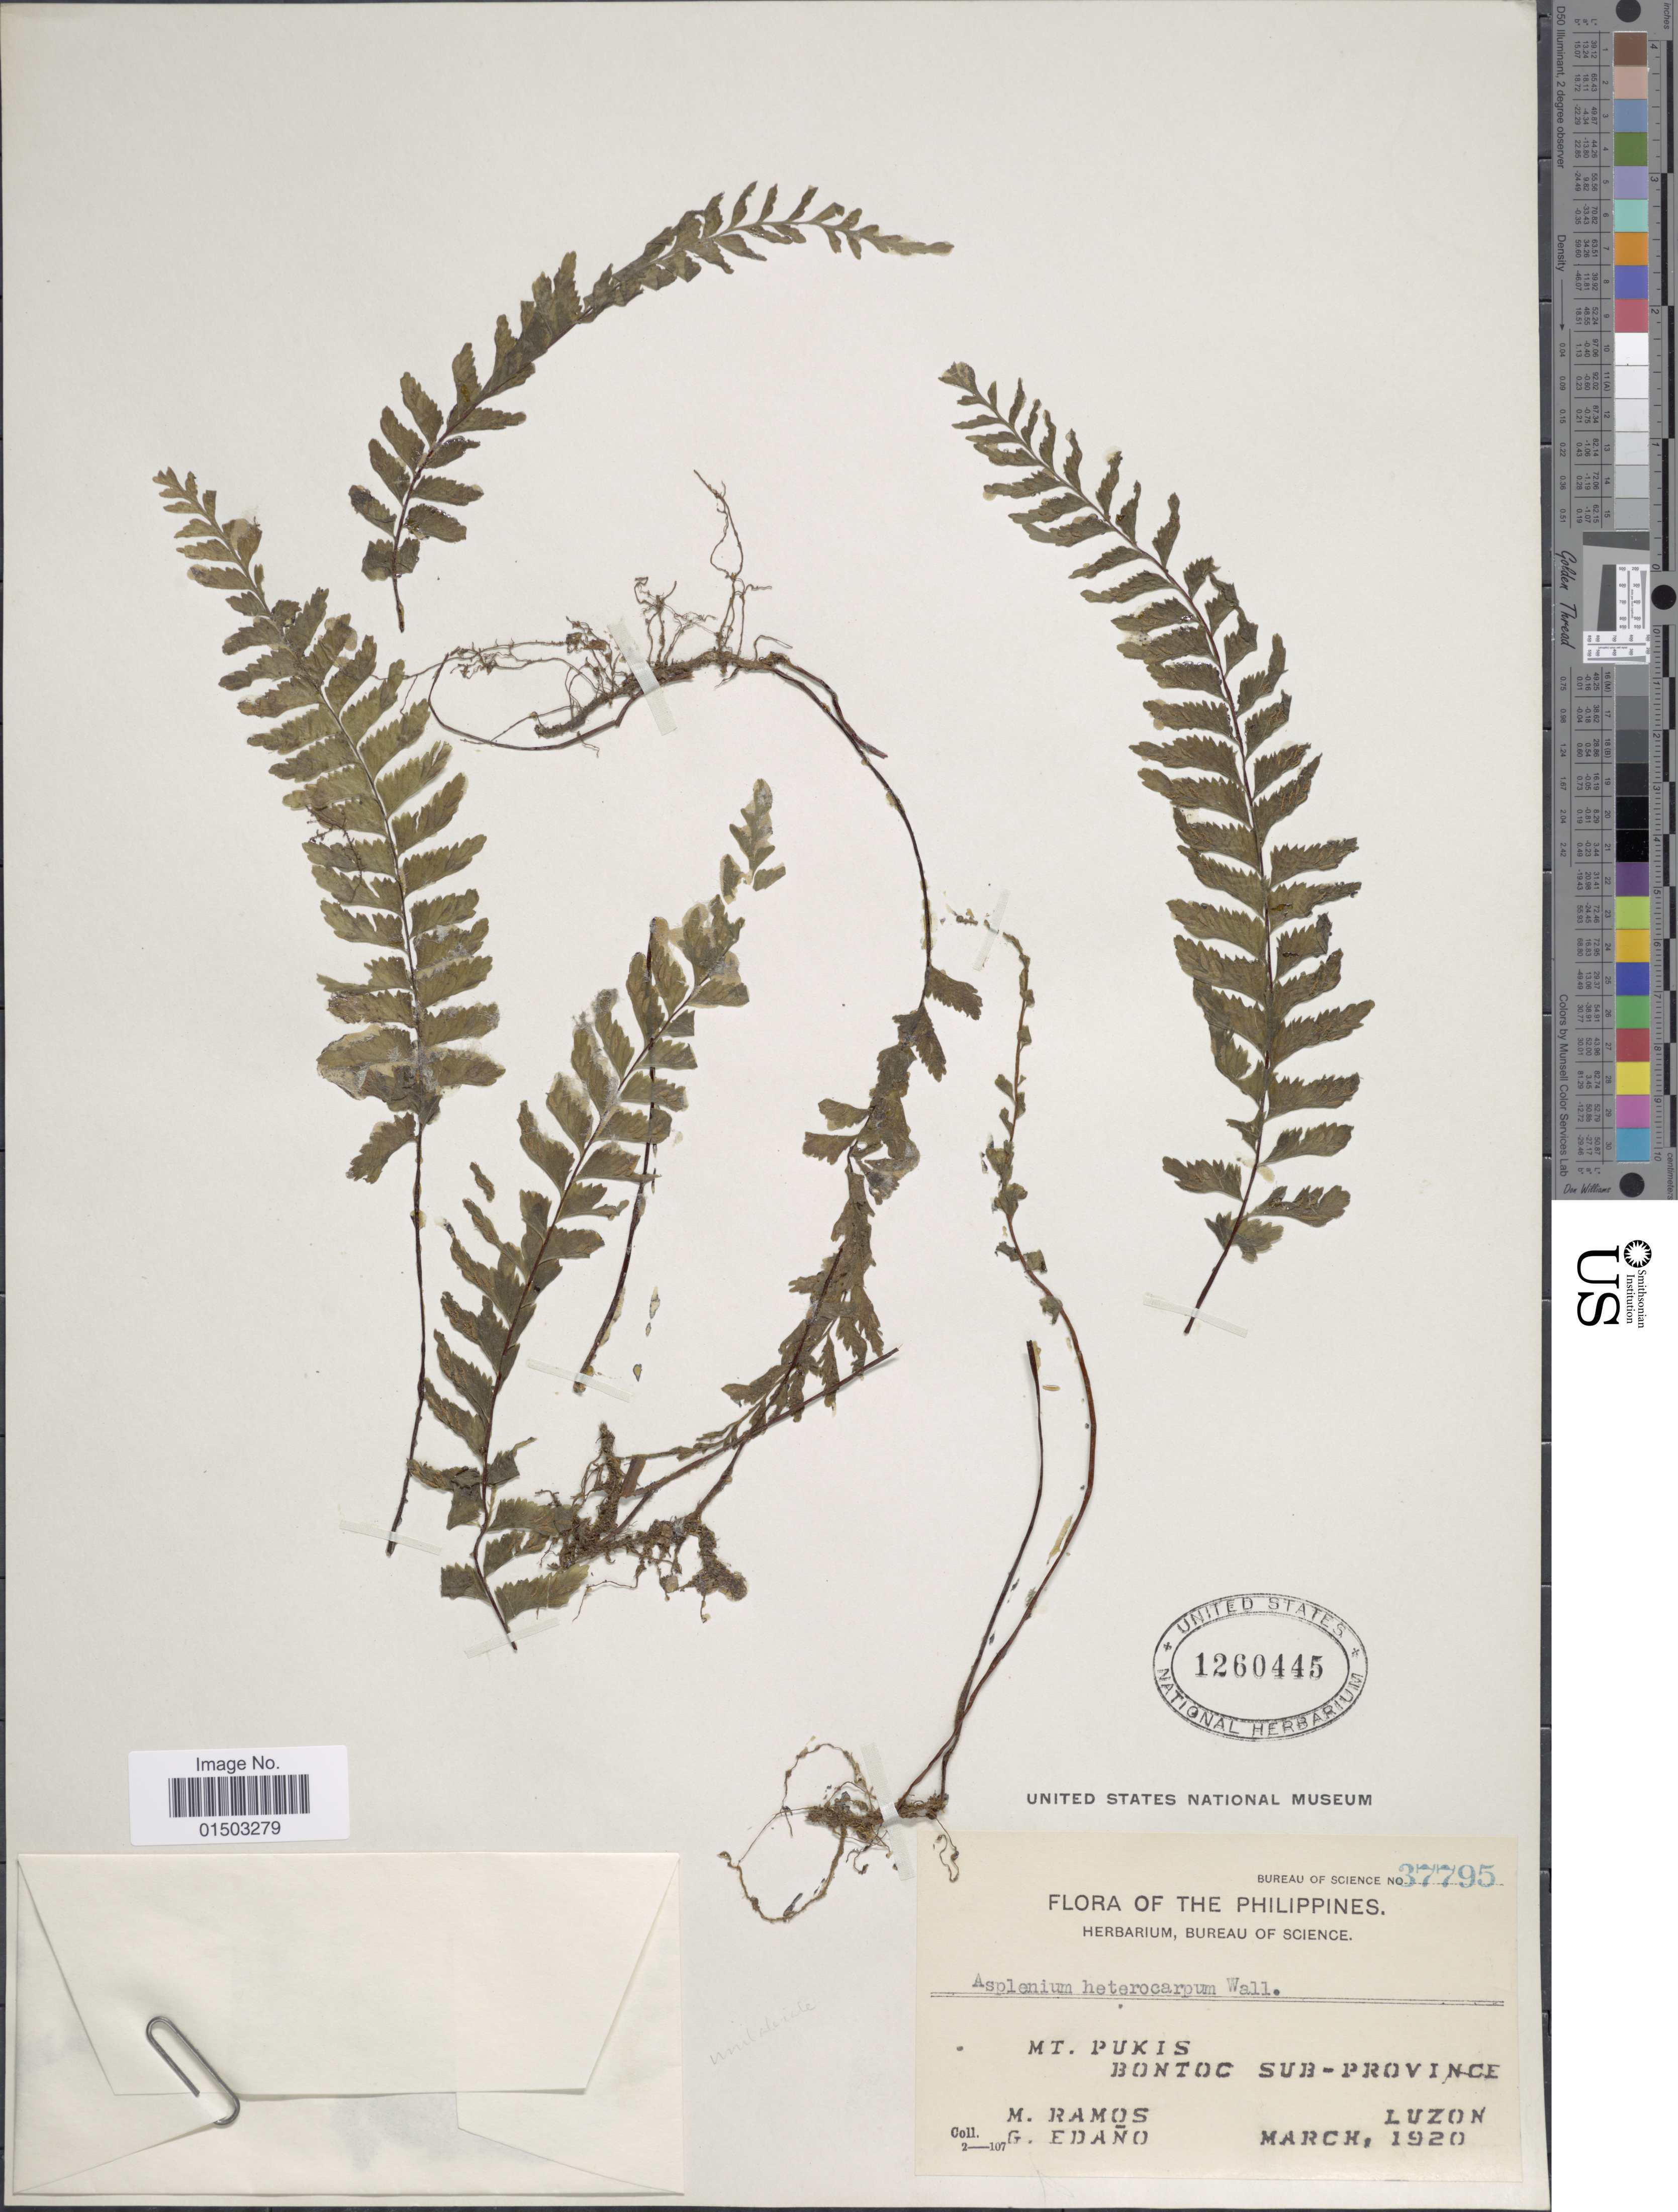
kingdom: Plantae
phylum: Tracheophyta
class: Polypodiopsida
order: Polypodiales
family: Aspleniaceae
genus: Hymenasplenium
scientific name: Hymenasplenium unilaterale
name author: (Lam.) Hayata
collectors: M. Ramos & G. Edaño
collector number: Bureau of Science 37795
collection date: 1920-03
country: Philippines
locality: Mt. Pukis, Bontoc Sub-Province, Luzon.Philippines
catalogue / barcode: US 1260445